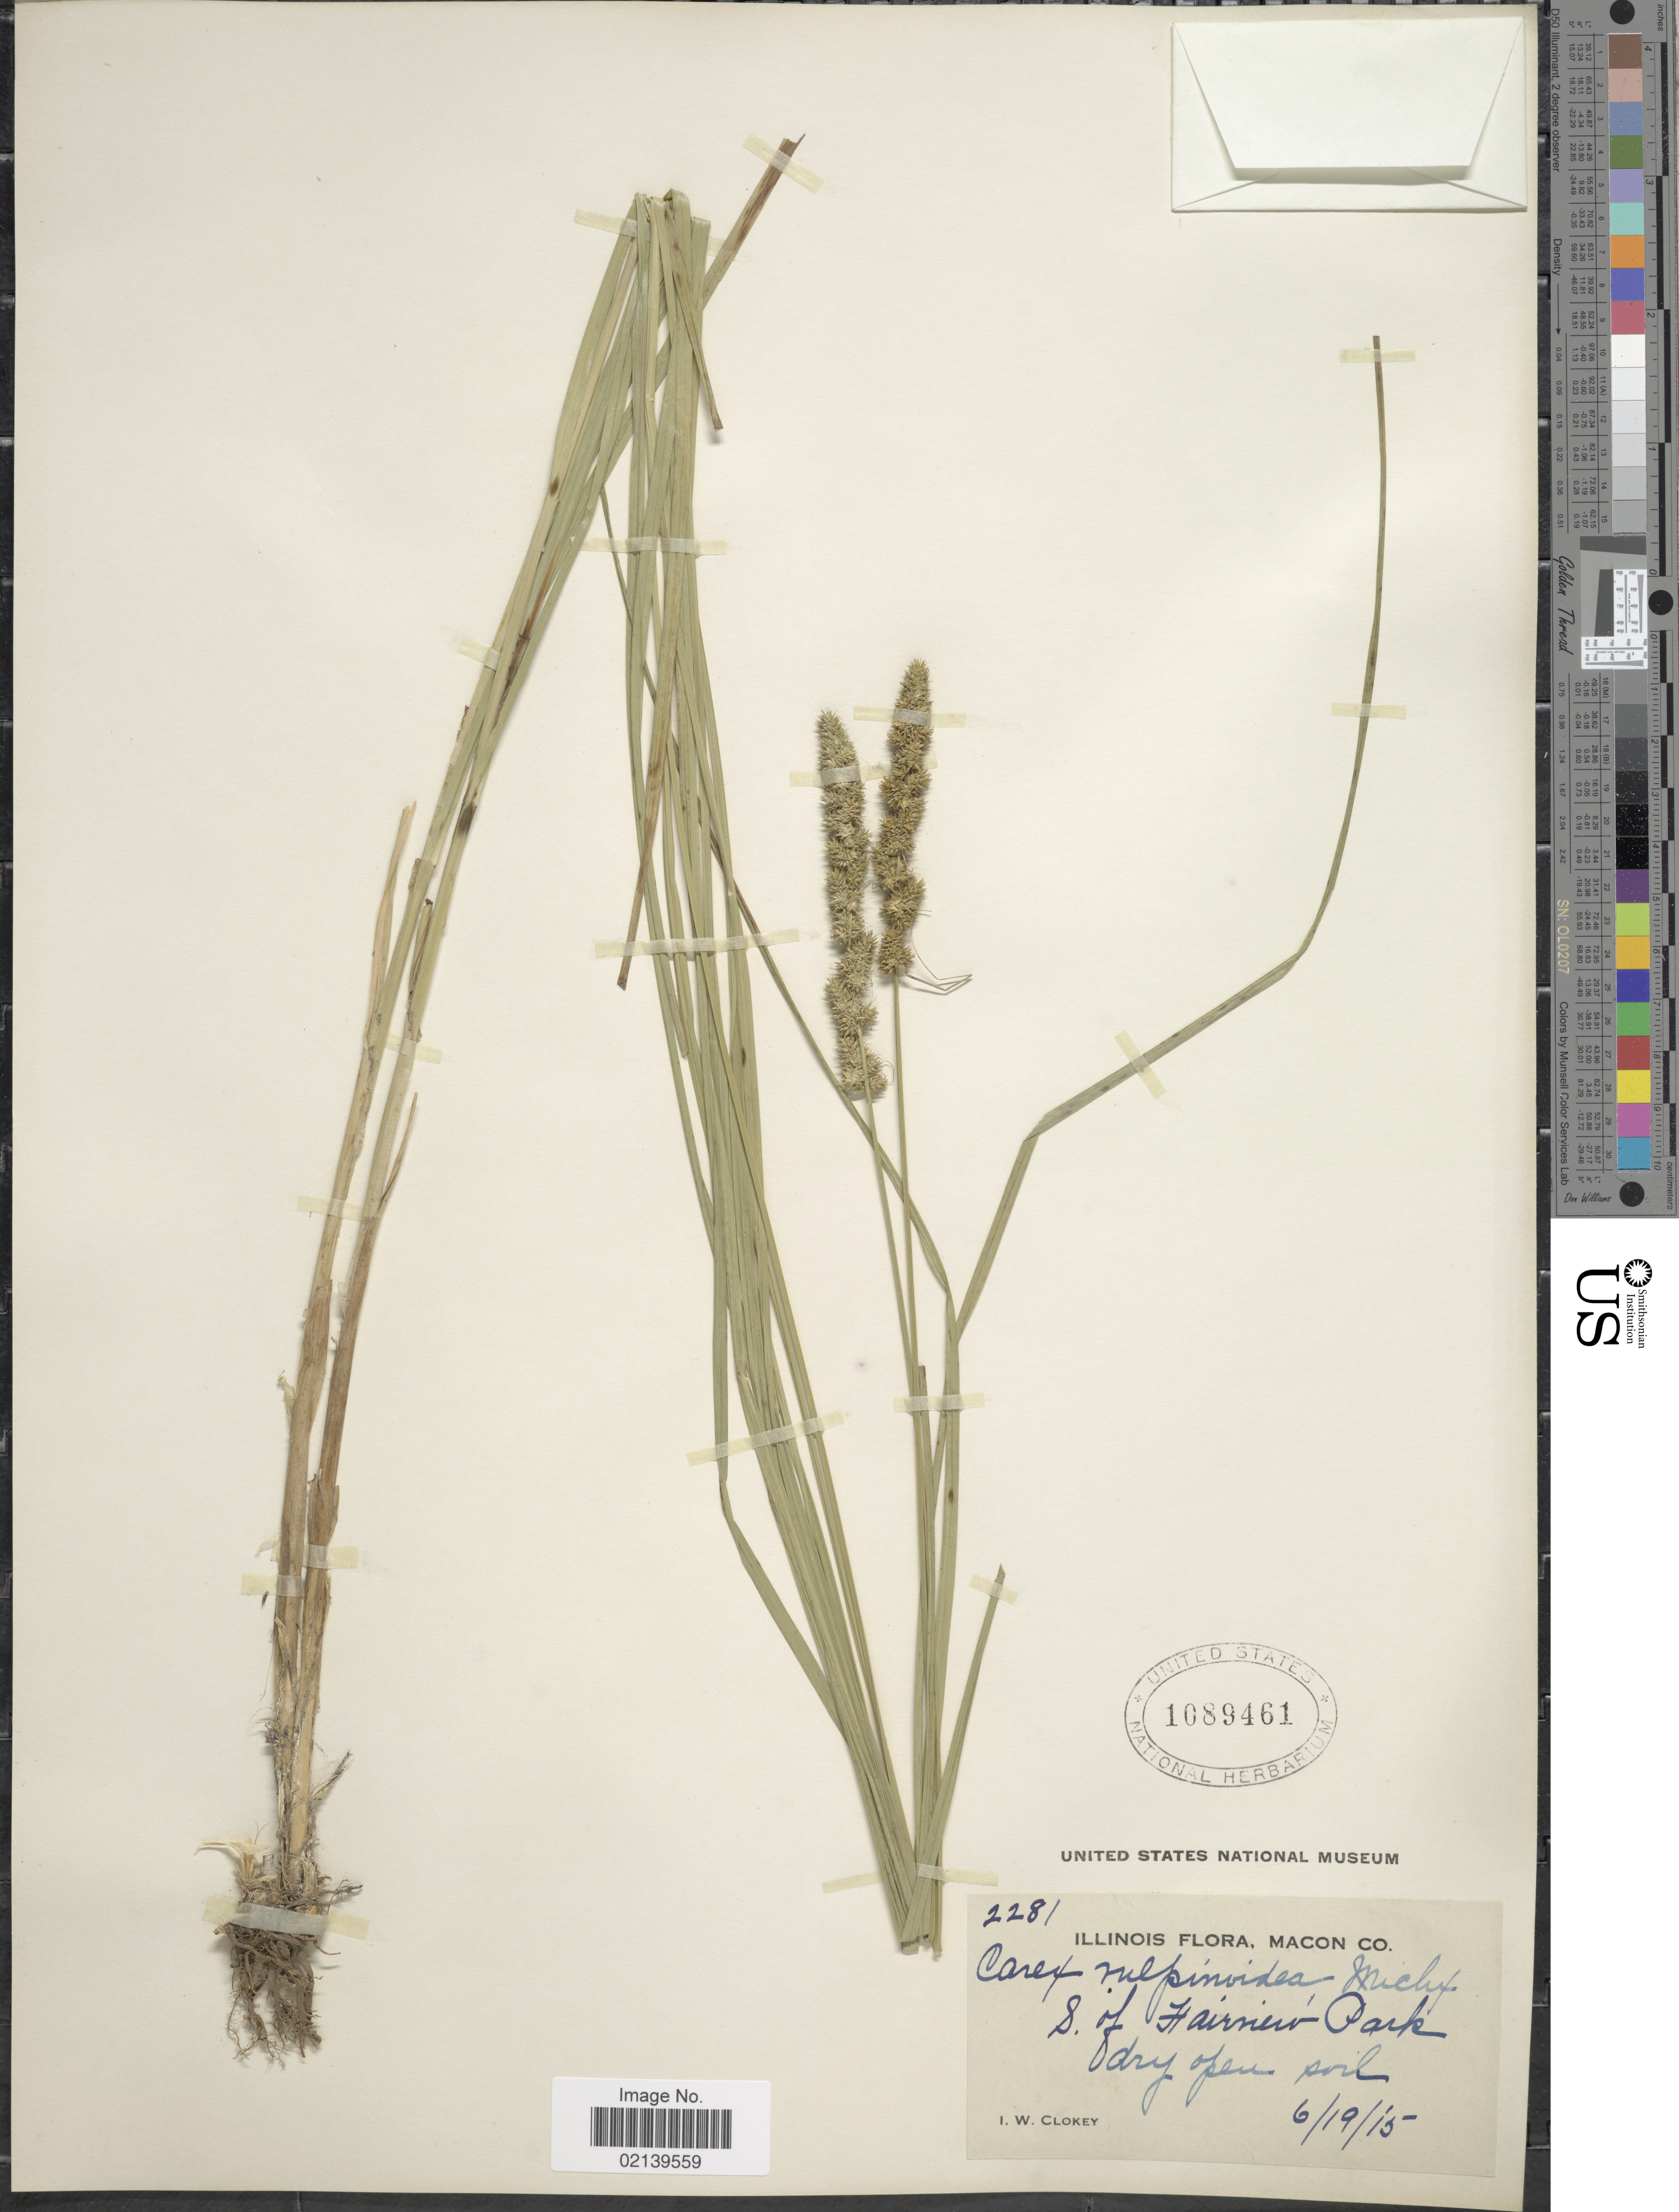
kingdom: Plantae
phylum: Tracheophyta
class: Liliopsida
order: Poales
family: Cyperaceae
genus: Carex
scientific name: Carex vulpinoidea Michx.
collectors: I. W. Clokey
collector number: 2281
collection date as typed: Transcribed d/m/y: 19/6/15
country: United States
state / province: Illinois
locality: Macon Co., S. of Fairview Park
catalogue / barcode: US 1089461